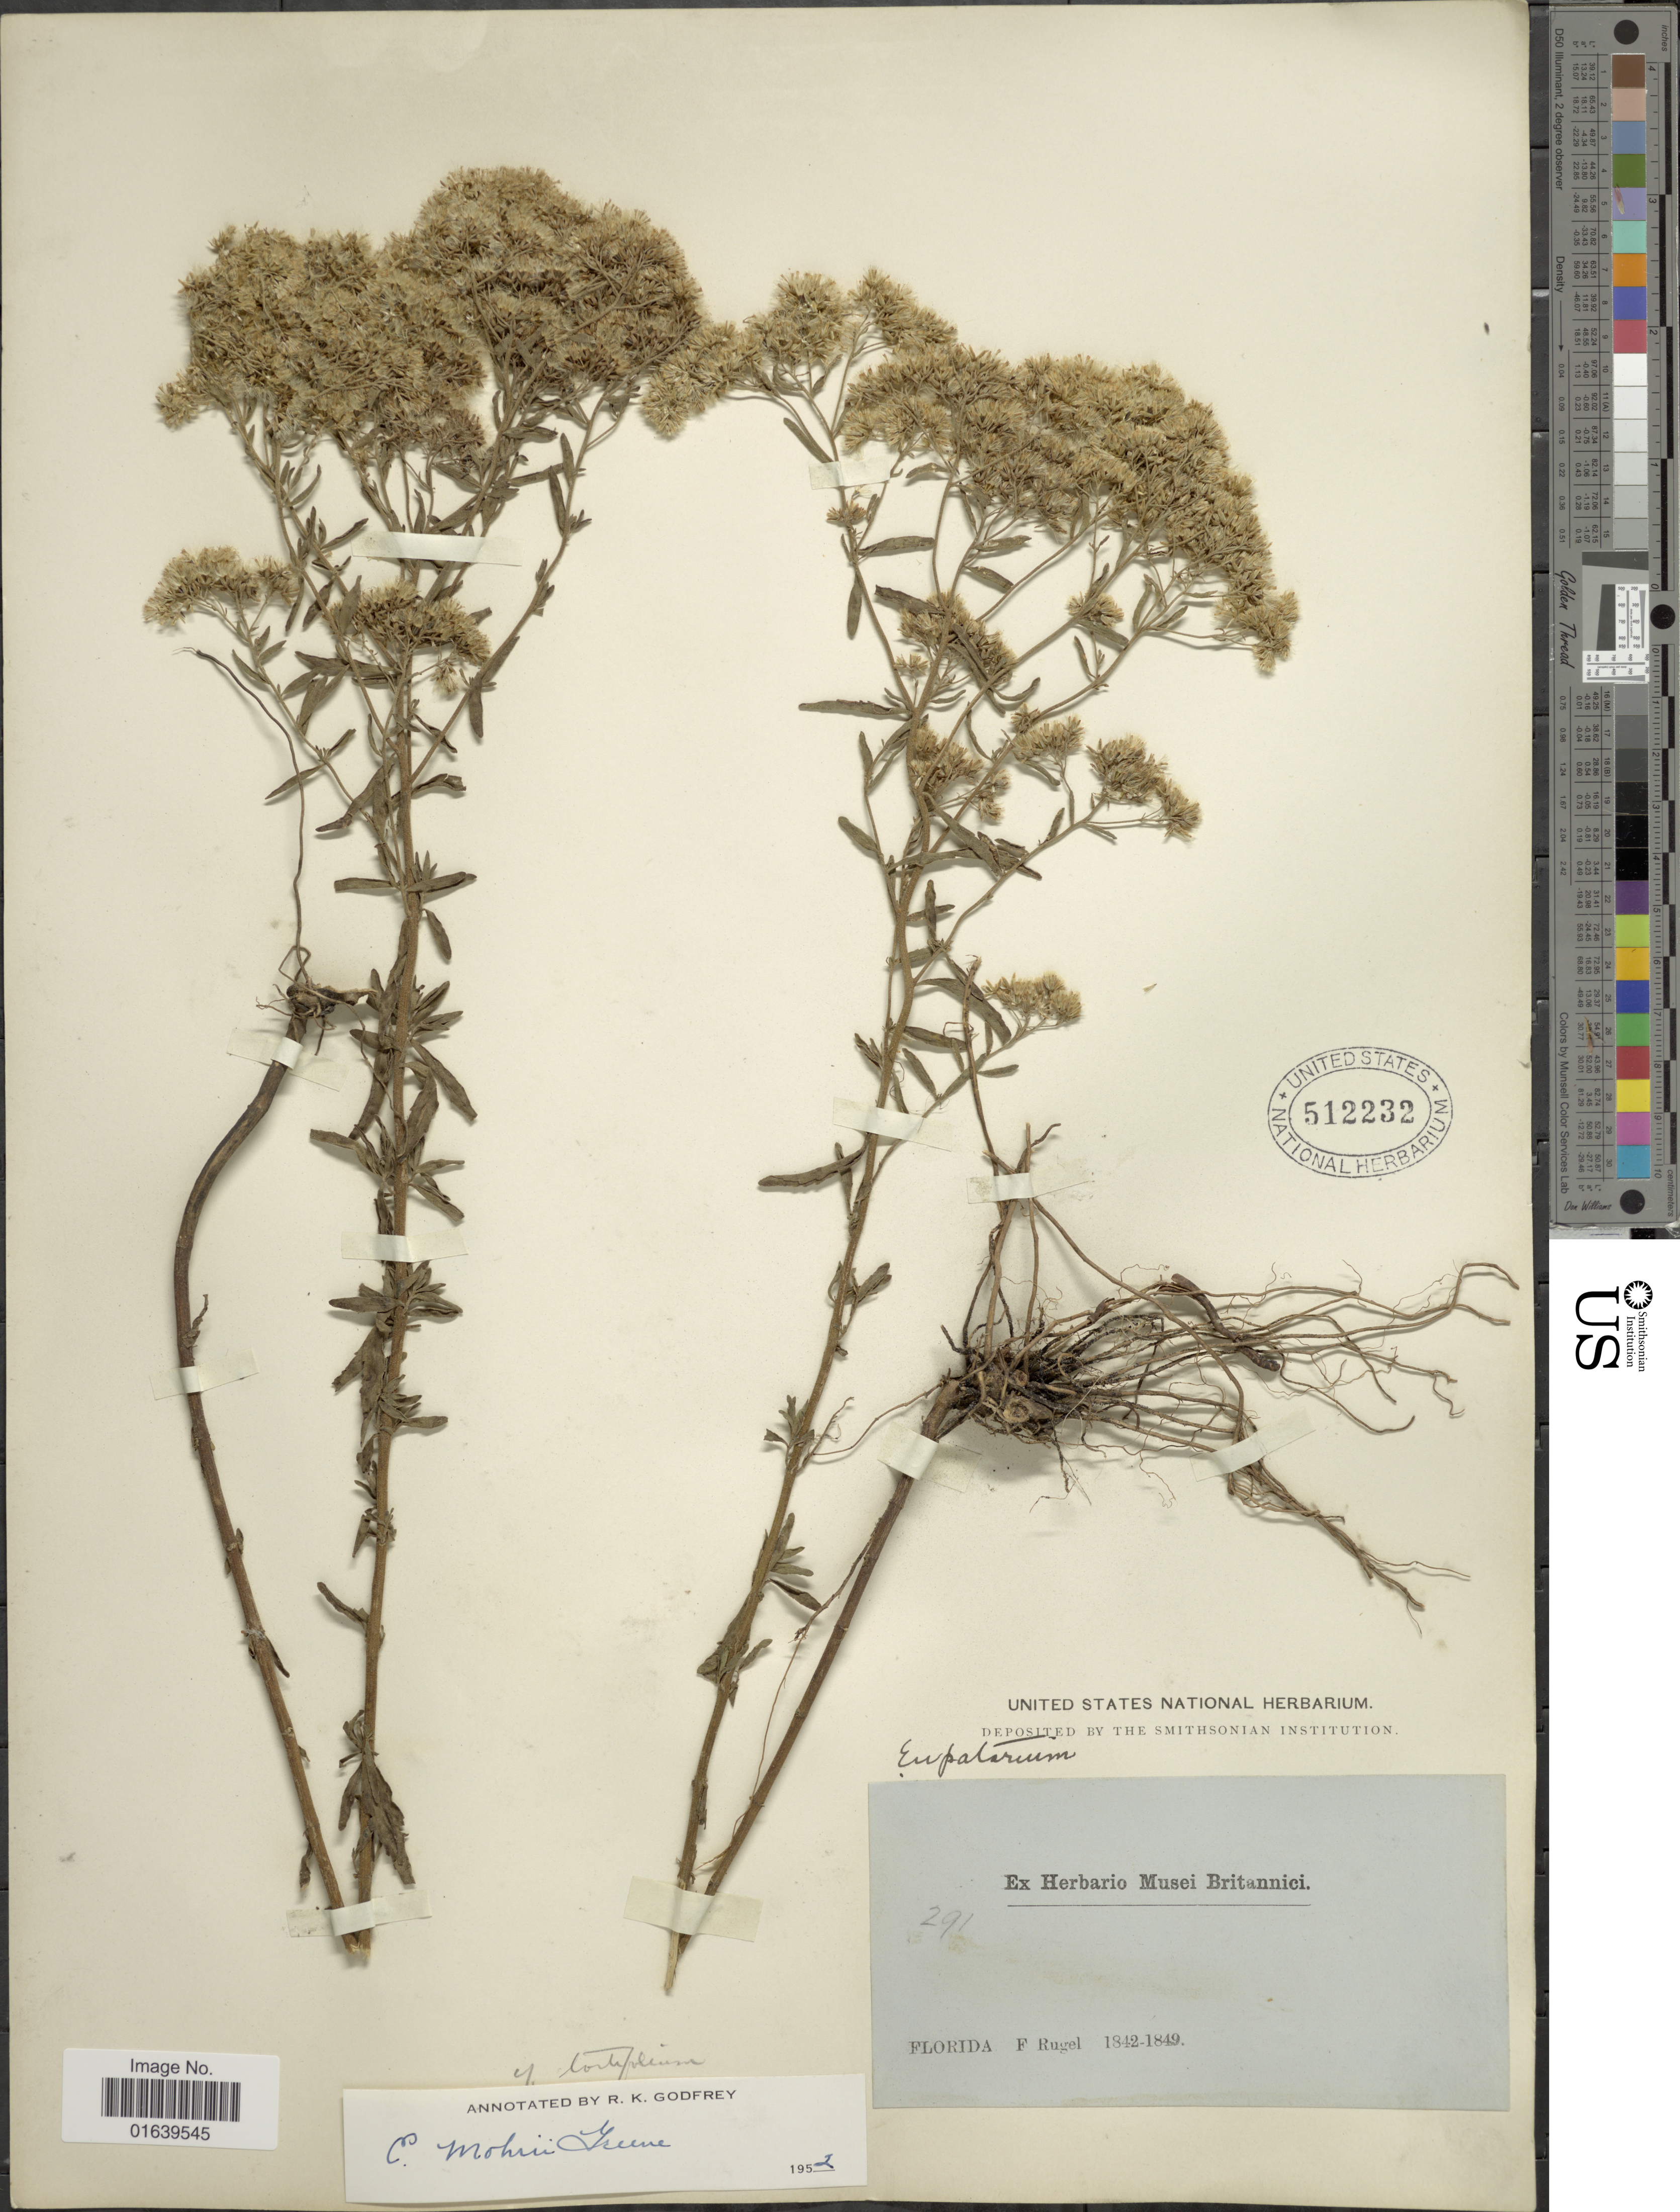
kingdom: Plantae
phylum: Tracheophyta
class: Magnoliopsida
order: Asterales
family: Asteraceae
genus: Eupatorium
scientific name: Eupatorium mohrii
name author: Greene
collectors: F. Rugel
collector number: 291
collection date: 1842/1849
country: United States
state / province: Florida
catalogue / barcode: US 512232